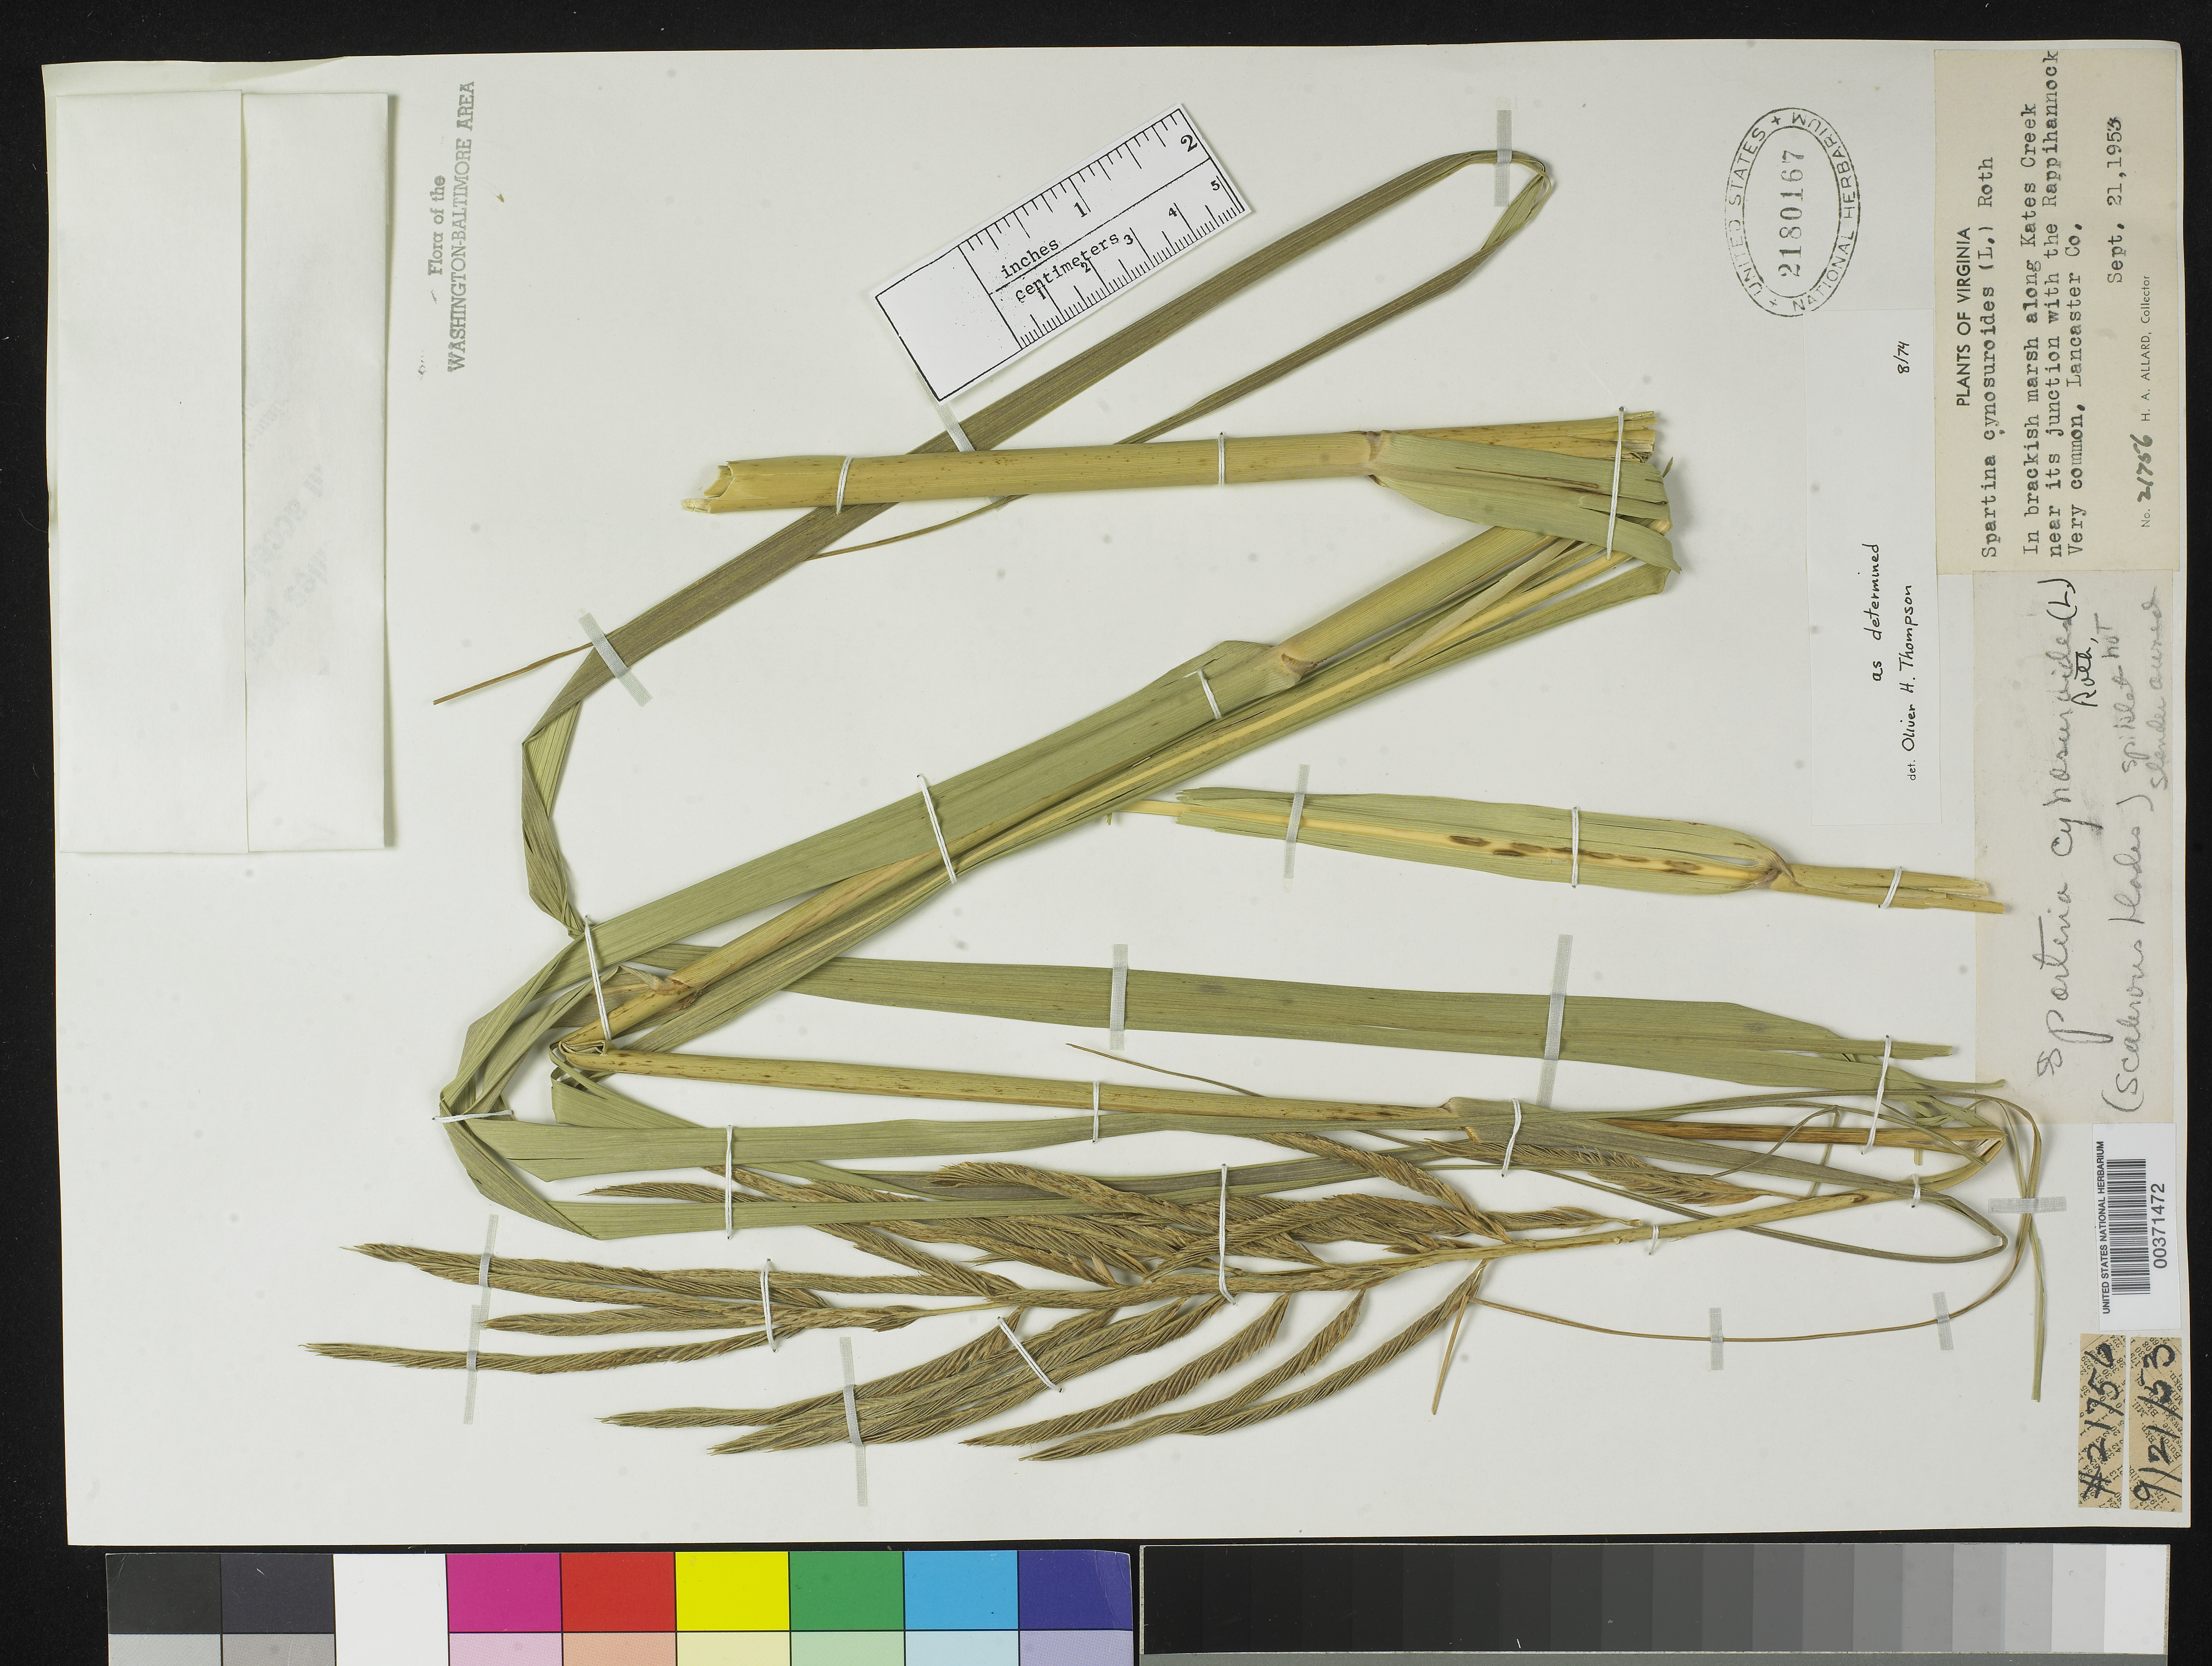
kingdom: Plantae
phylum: Tracheophyta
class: Liliopsida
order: Poales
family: Poaceae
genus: Spartina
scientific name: Spartina cynosuroides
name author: (L.) Roth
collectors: H. A. Allard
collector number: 21756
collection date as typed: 21 Sep 1953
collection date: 1953-09-21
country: United States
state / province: Virginia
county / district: Lancaster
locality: Kates Creek near junction with the Rappahannock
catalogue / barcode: US 2180167